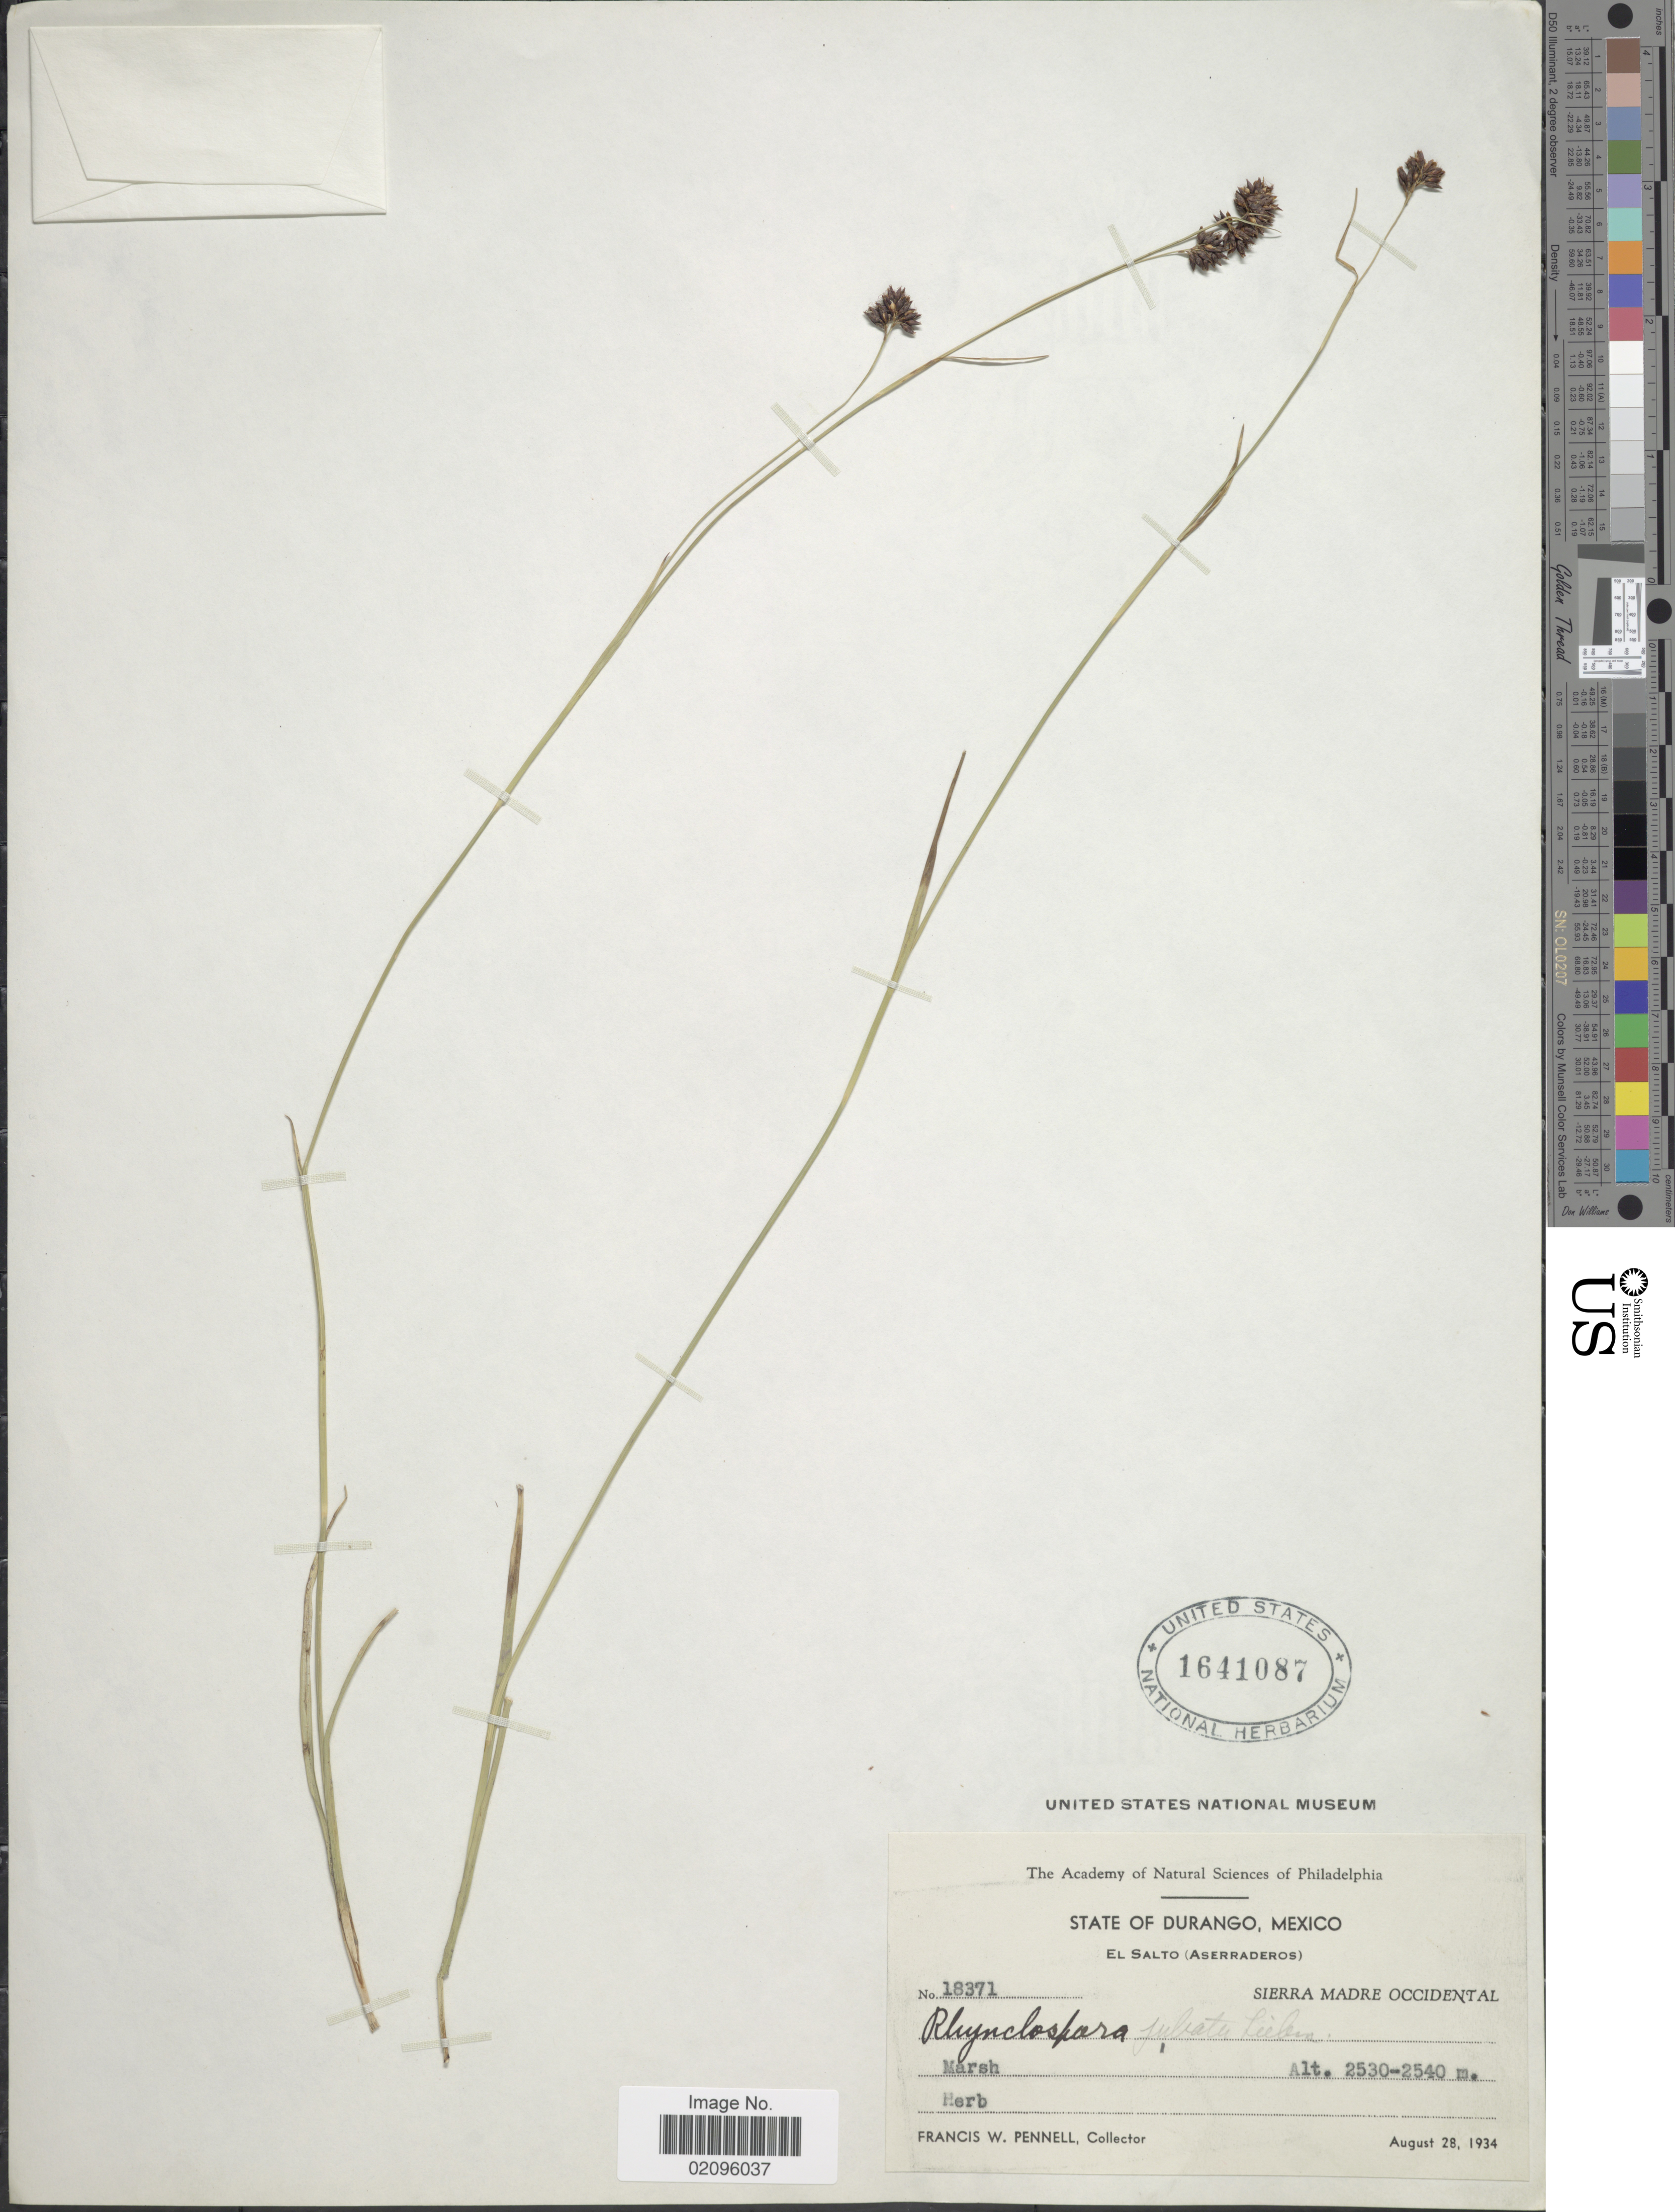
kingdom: Plantae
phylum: Tracheophyta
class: Liliopsida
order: Poales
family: Cyperaceae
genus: Rhynchospora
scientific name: Rhynchospora jubata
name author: Liebm.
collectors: F. W. Pennell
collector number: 18371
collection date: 1934-08-28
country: Mexico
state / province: Durango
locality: El Salto (Aserraderos), Sierra Madre Occidental.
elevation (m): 2530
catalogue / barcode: US 1641087